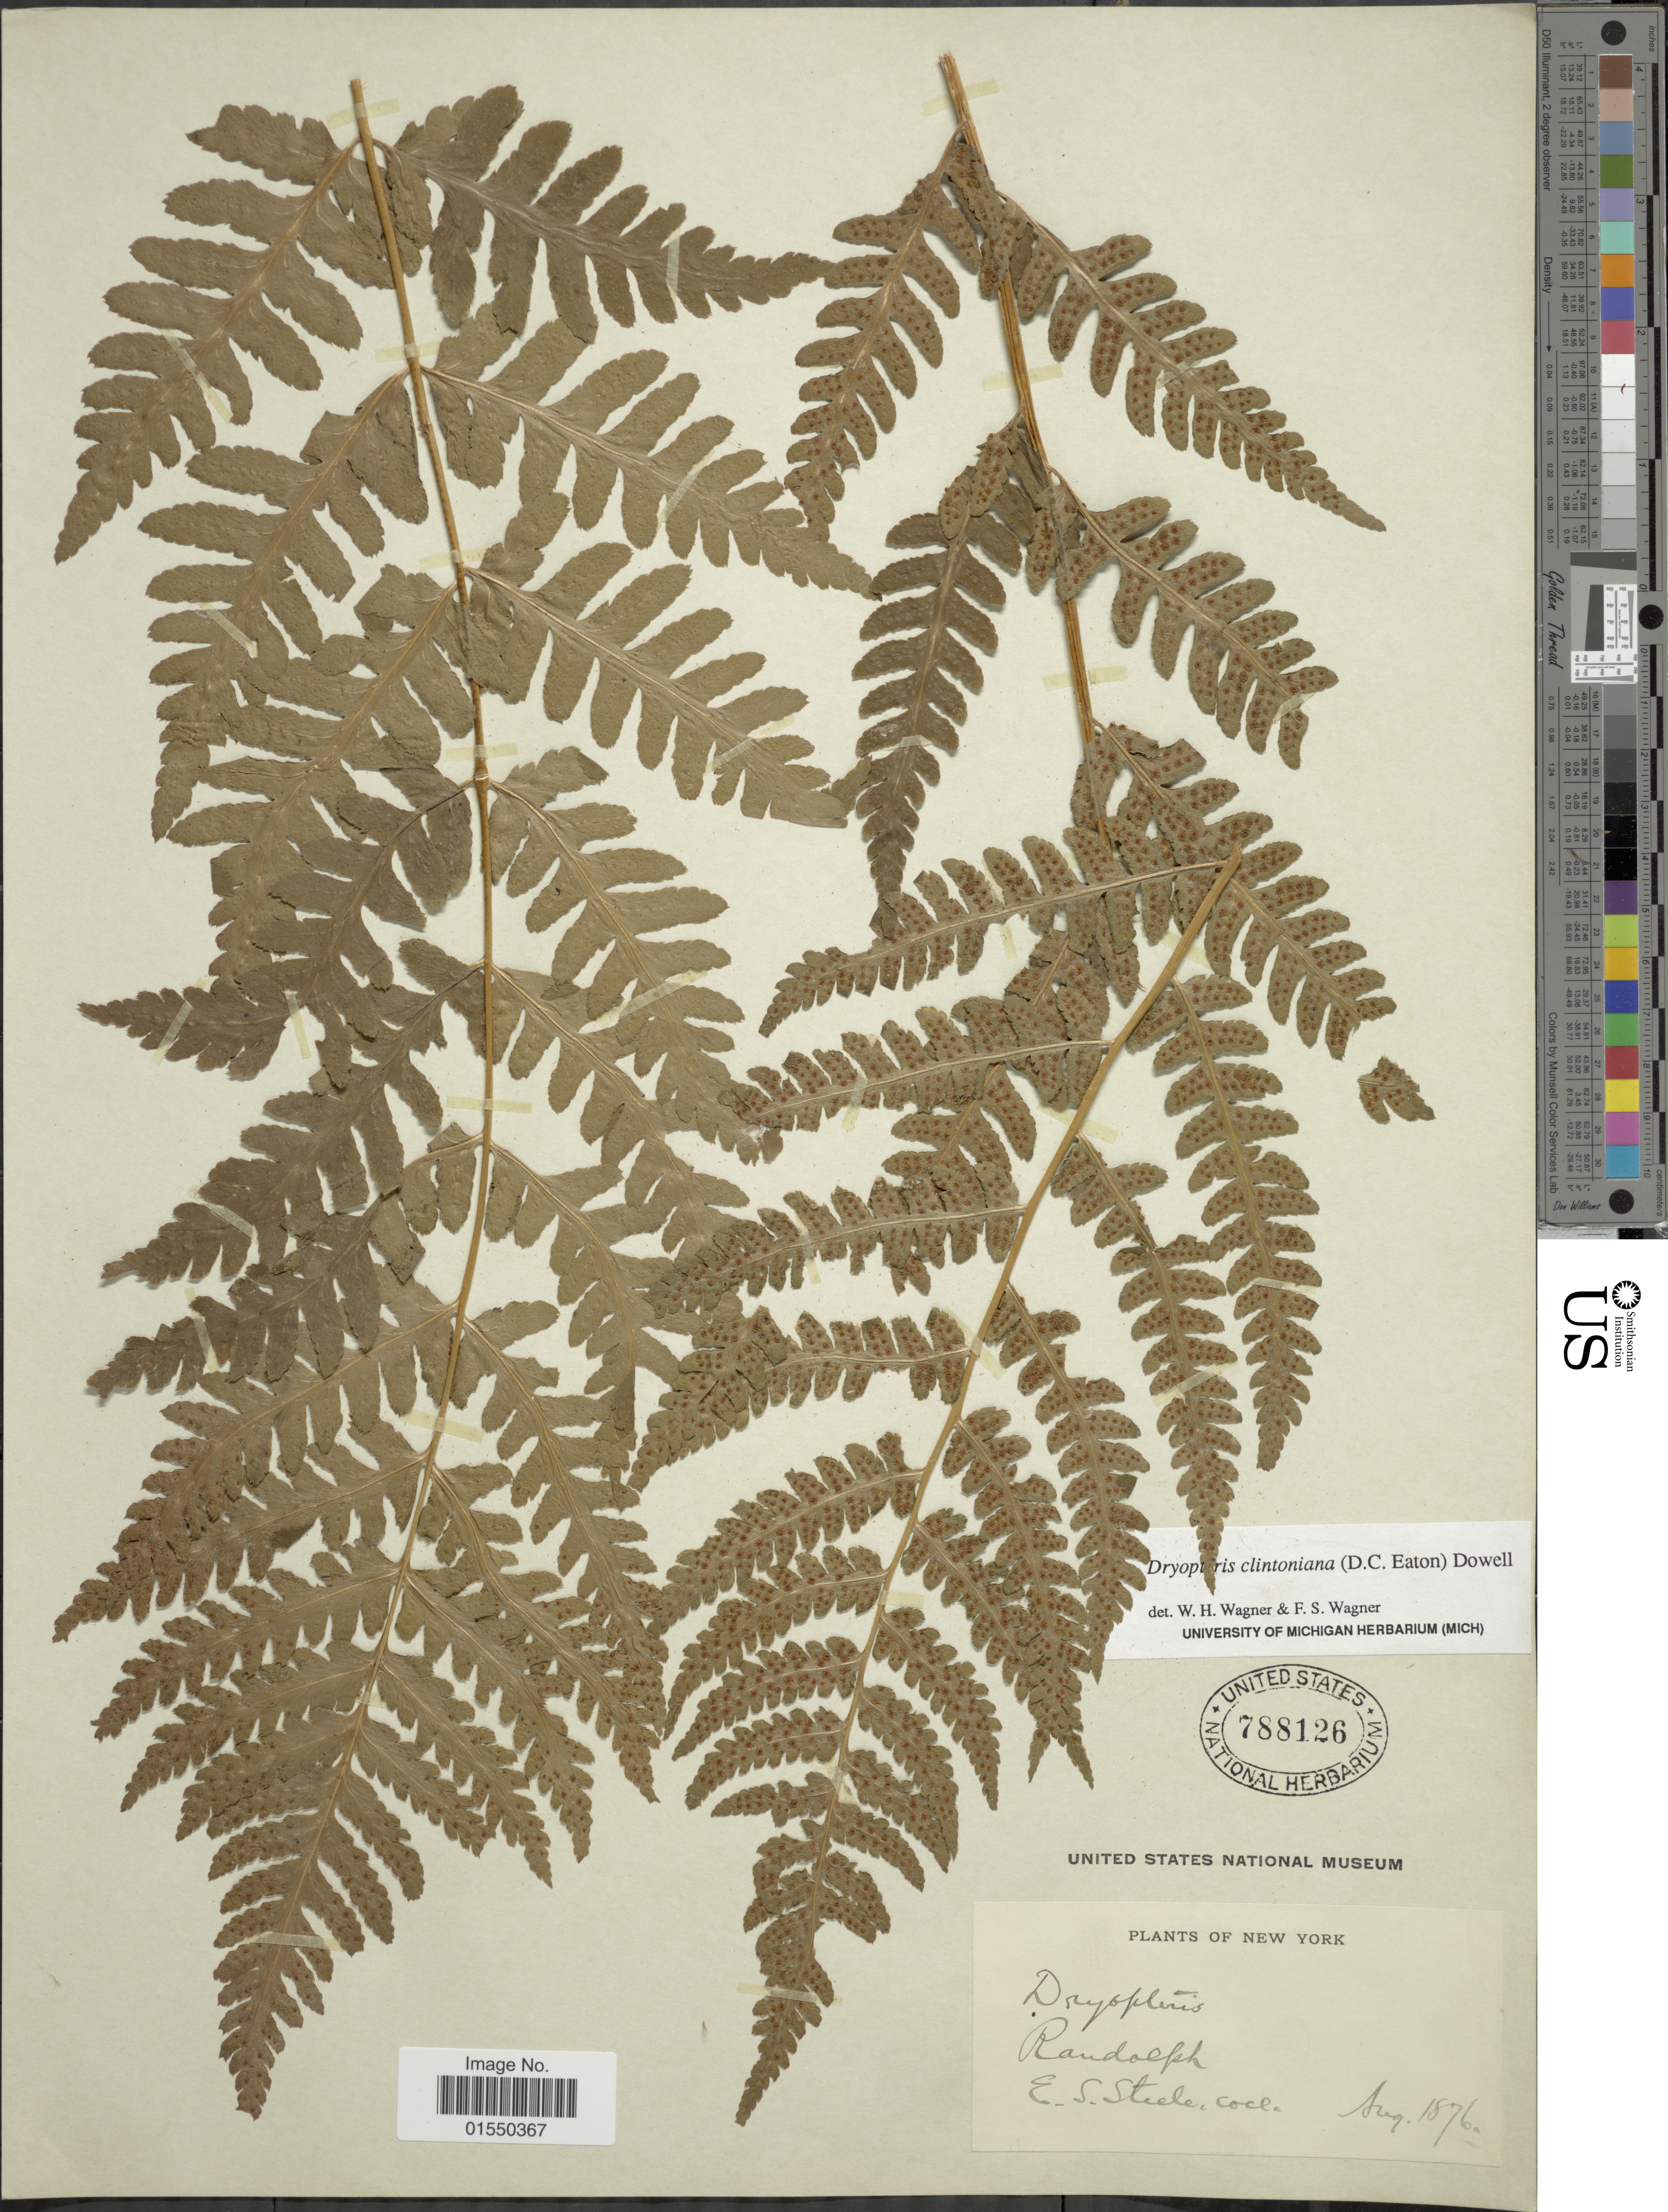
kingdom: Plantae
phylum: Tracheophyta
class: Polypodiopsida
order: Polypodiales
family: Dryopteridaceae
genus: Dryopteris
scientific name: Dryopteris clintoniana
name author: (D.C. Eaton) Dowell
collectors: E. Steele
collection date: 1876-08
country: United States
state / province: New York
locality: Randolph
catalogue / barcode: US 788126